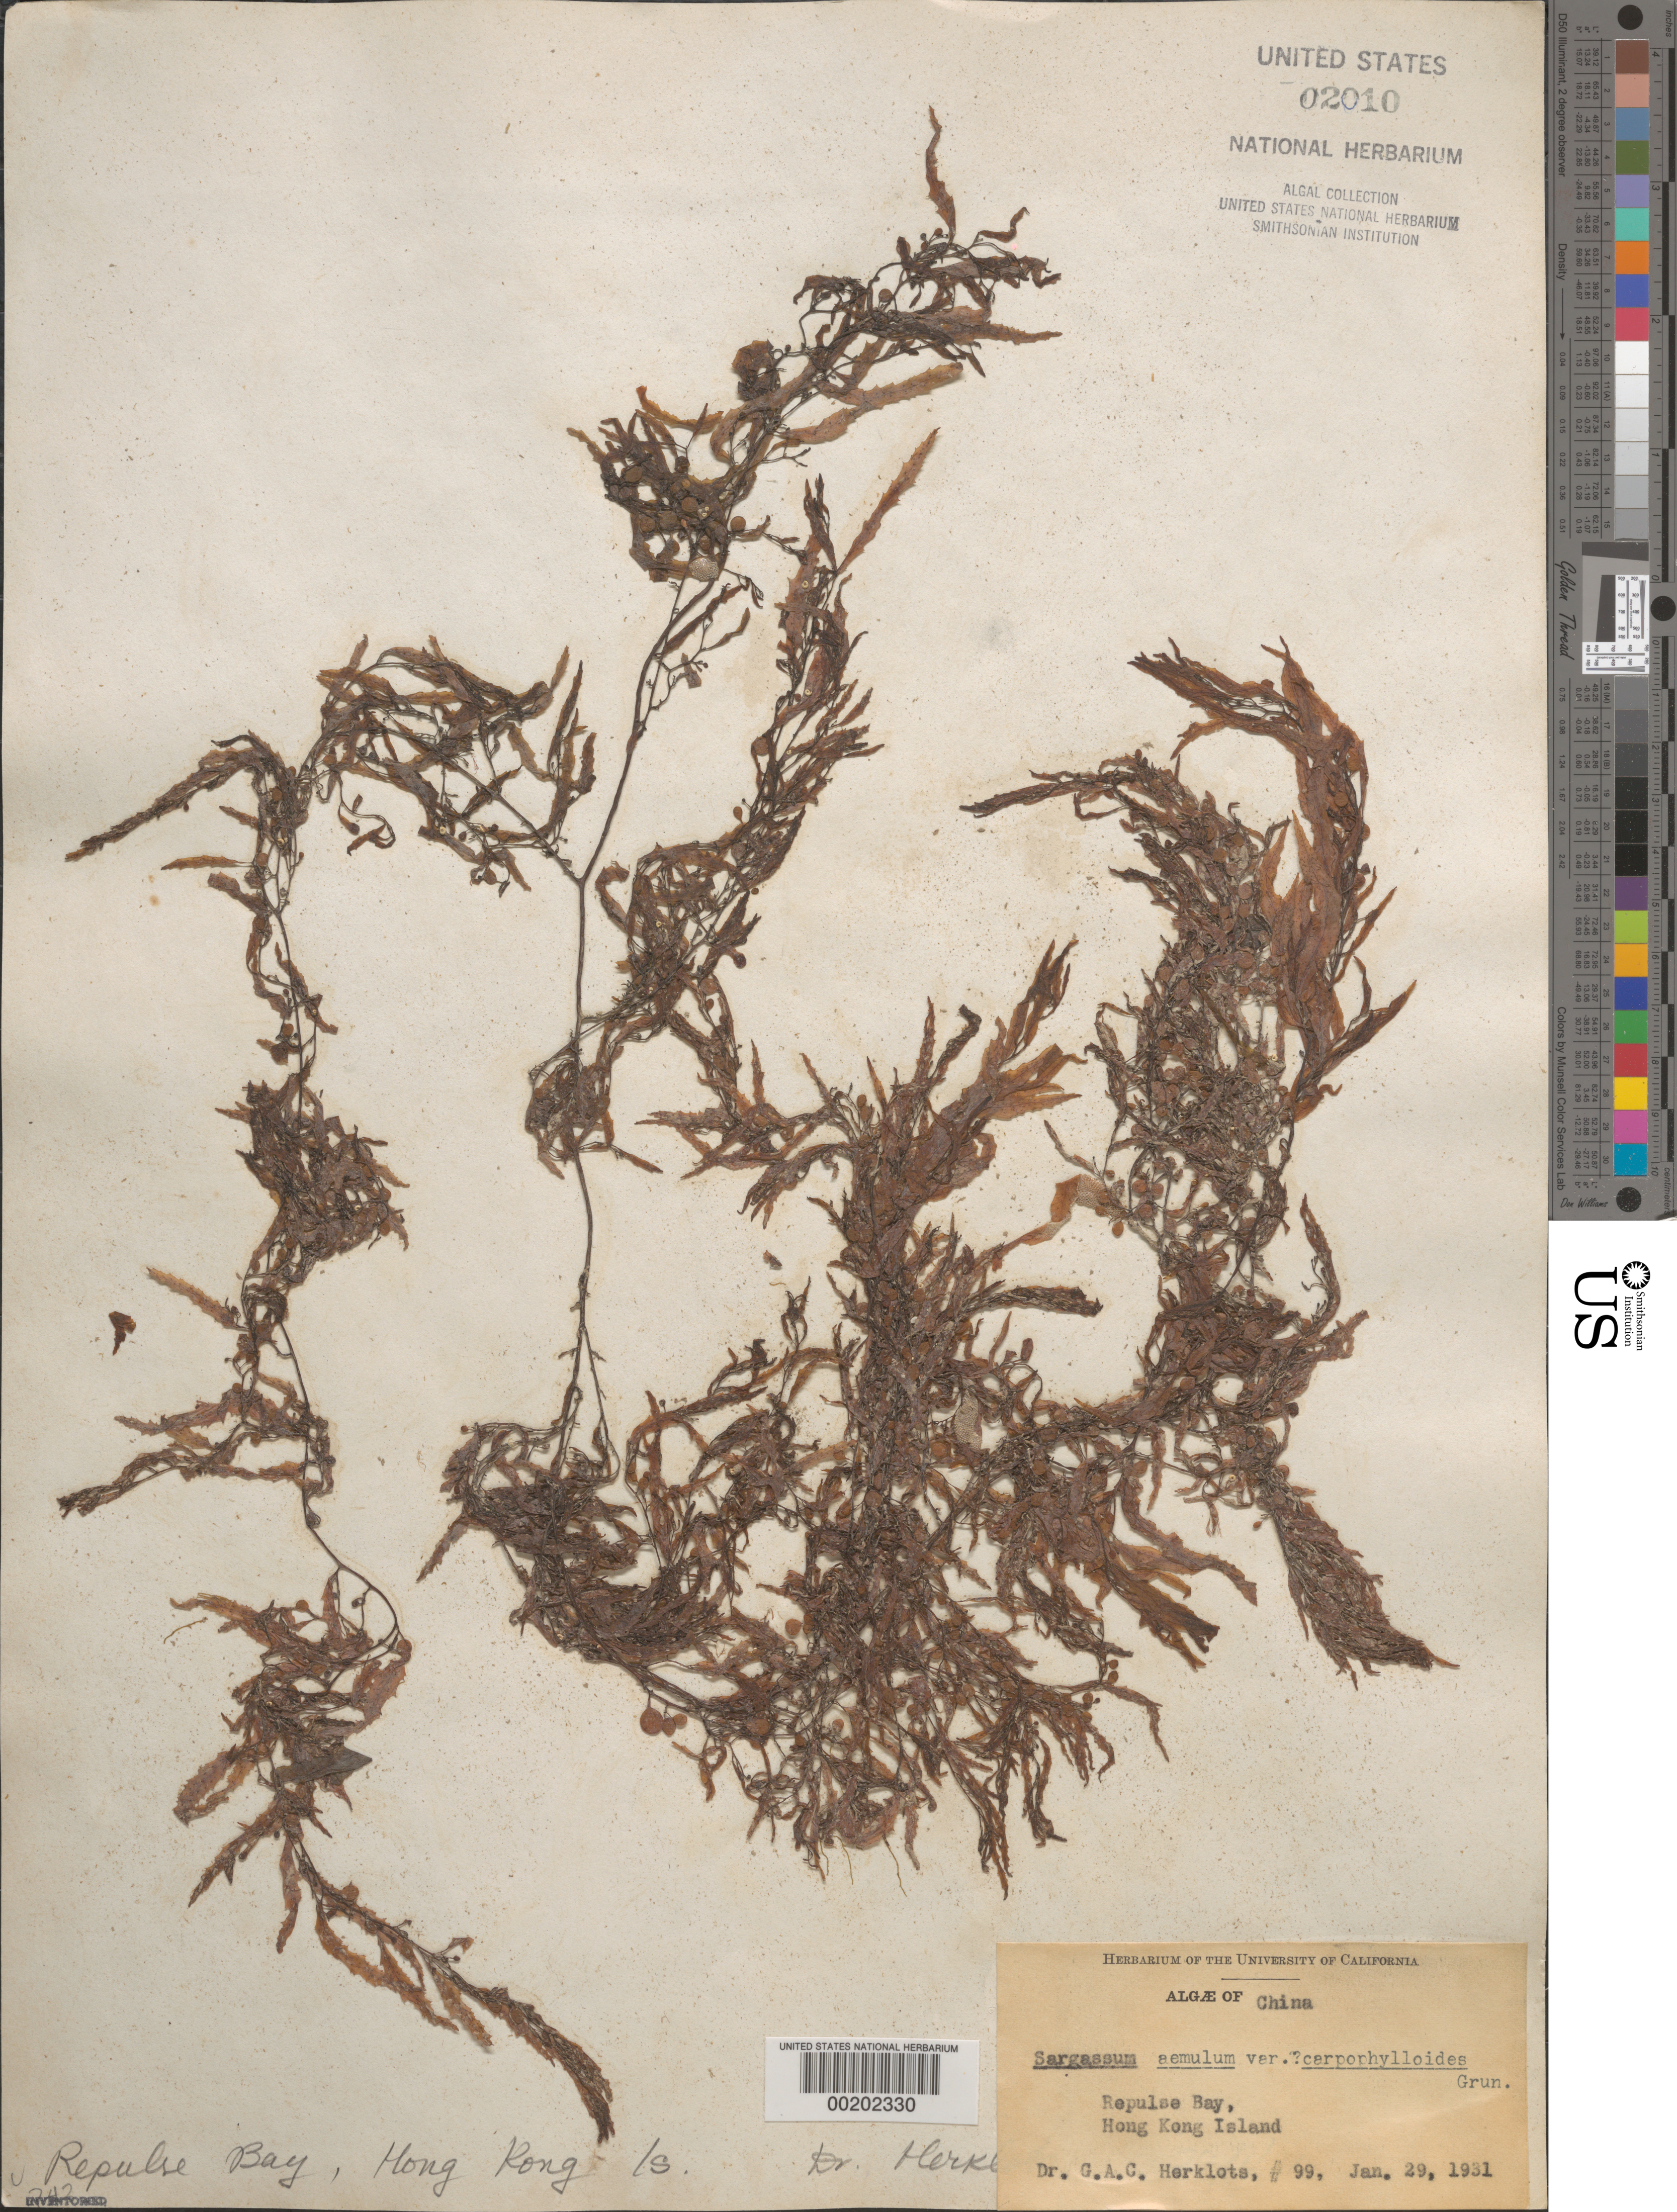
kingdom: Chromista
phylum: Ochrophyta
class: Phaeophyceae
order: Fucales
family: Sargassaceae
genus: Sargassum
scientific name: Sargassum distichum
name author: Sonder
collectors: G. Herklots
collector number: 99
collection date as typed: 29 Jan 1931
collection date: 1931-01-29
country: China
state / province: Hong Kong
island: Hong Kong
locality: Repulse Bay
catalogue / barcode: US 2010